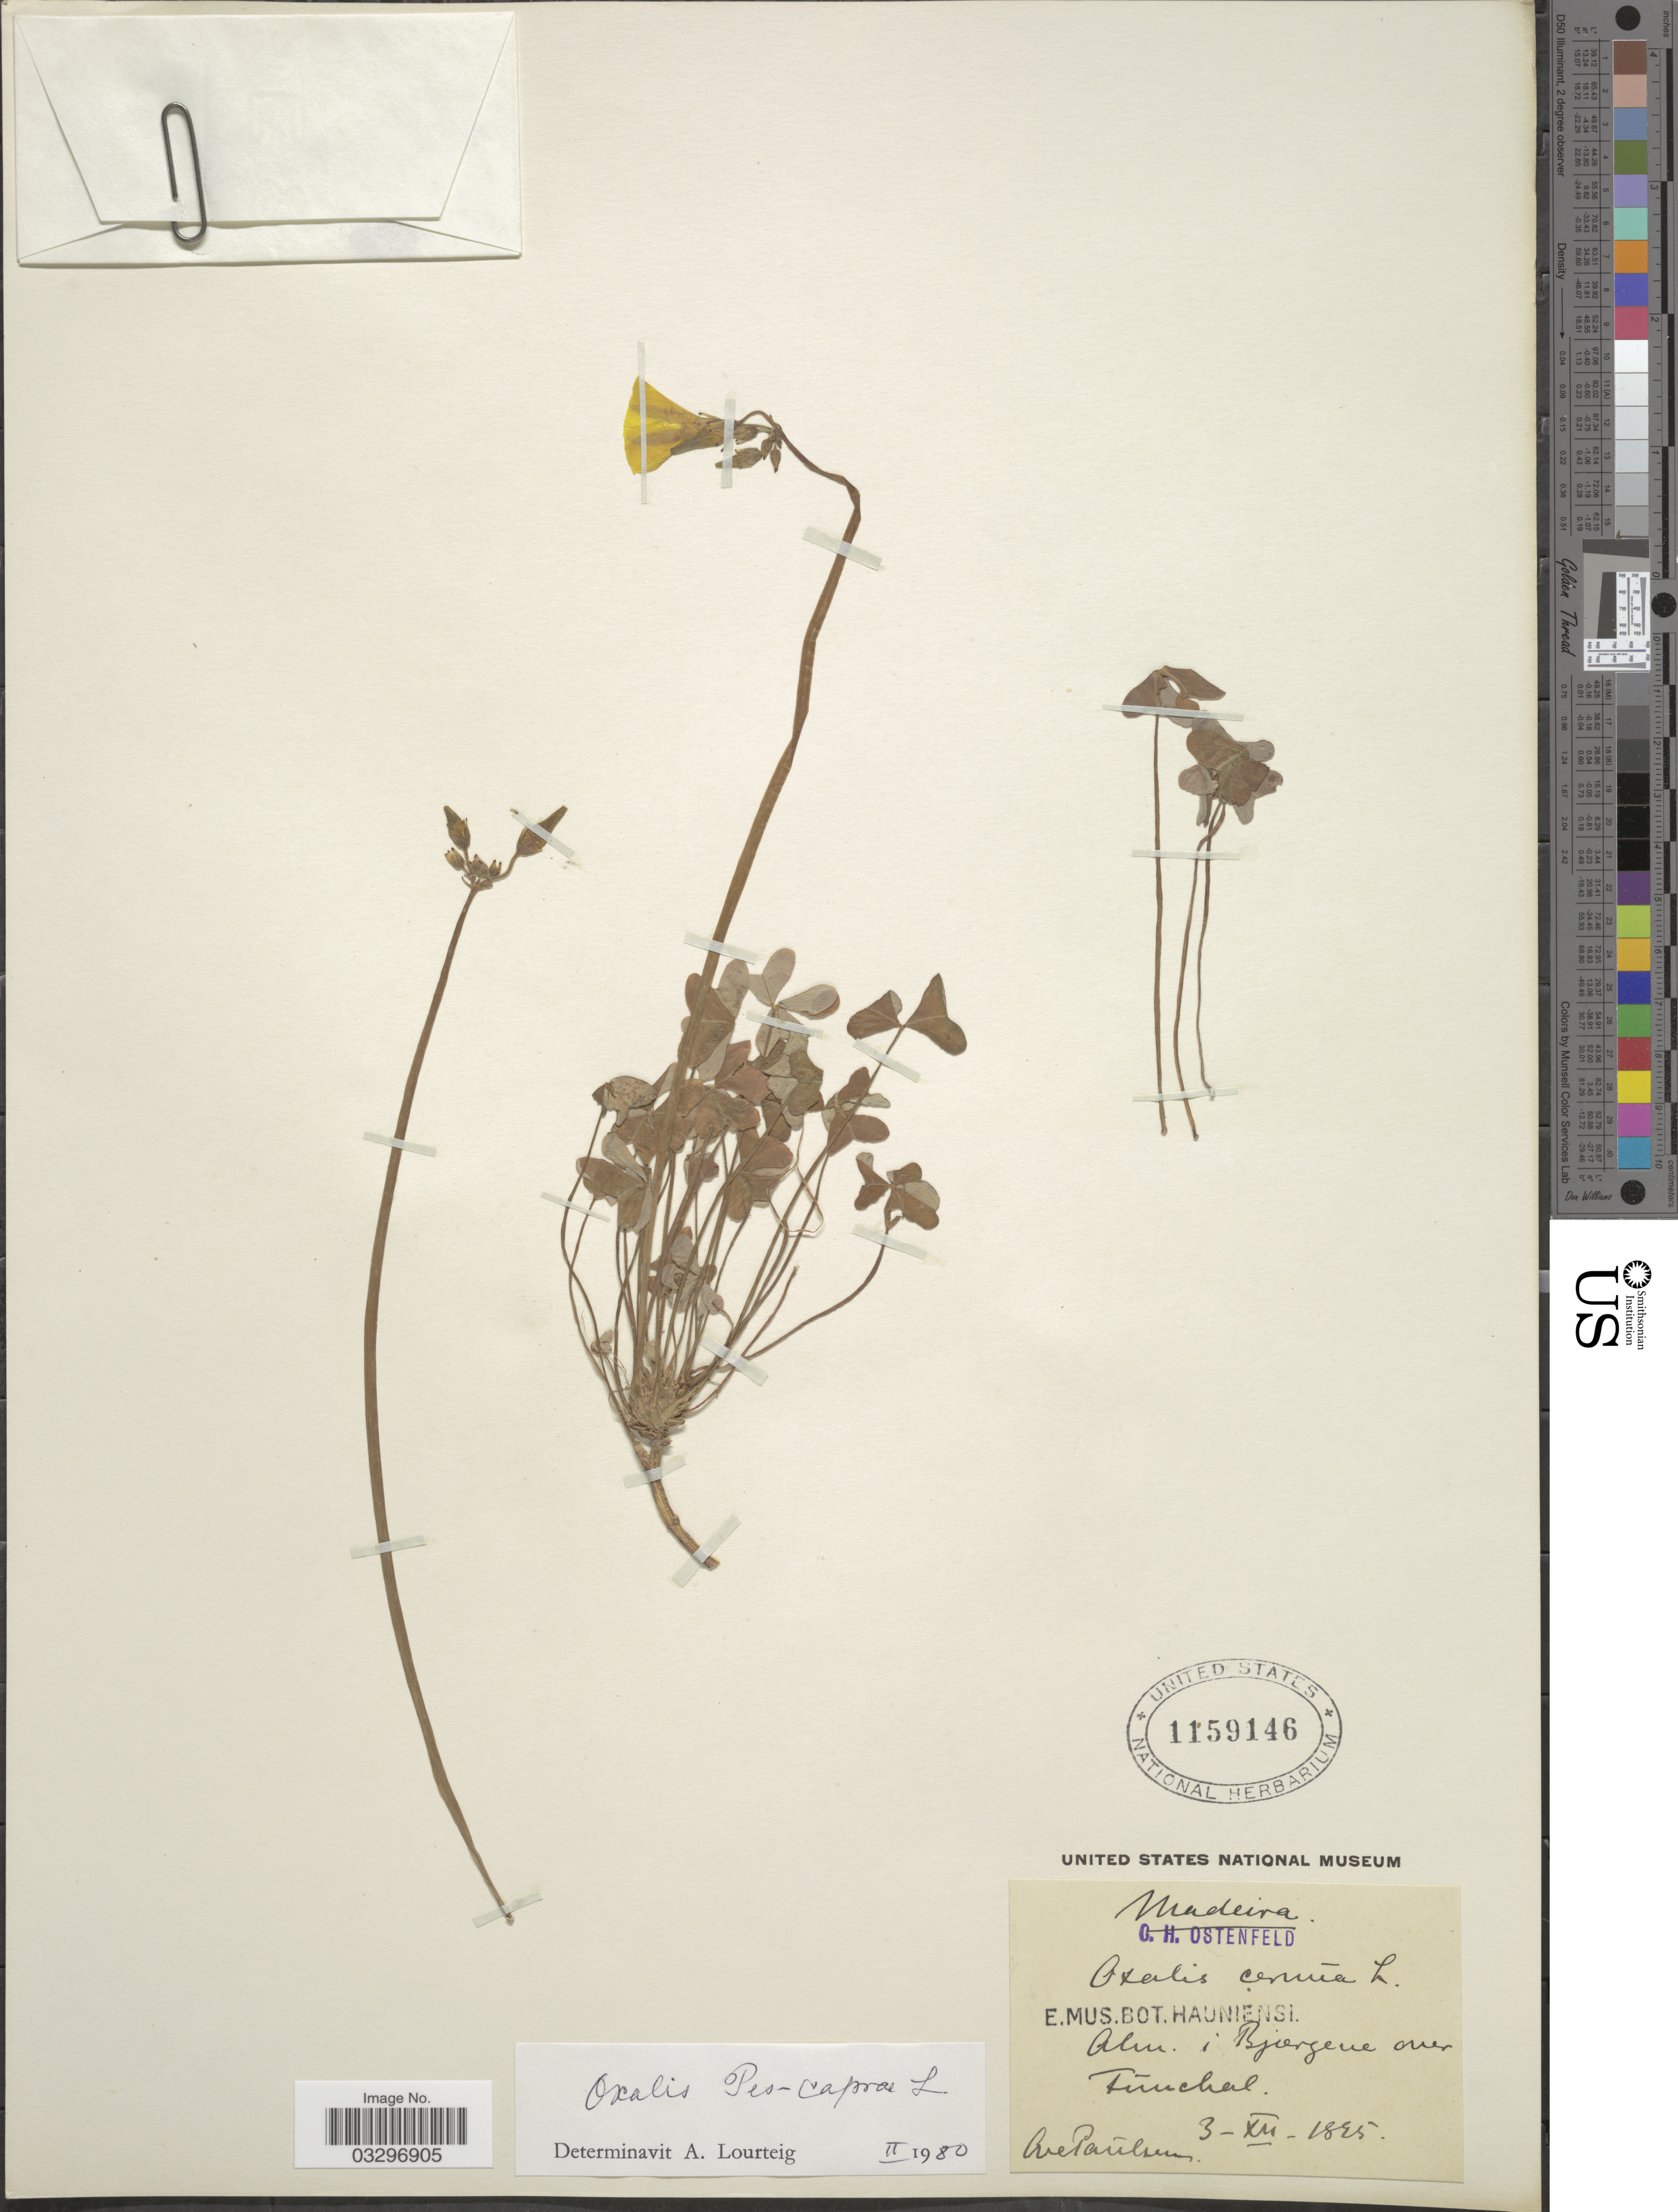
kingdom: Plantae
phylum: Tracheophyta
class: Magnoliopsida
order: Oxalidales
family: Oxalidaceae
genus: Oxalis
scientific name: Oxalis pes-caprae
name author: L.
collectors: A. Paulsen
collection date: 1895-12-03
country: Portugal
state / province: Madeira (Aut. Reg.)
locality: Madeira. Alum; Bjorgeue [interpreted] over Funchal.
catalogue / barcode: US 1159146